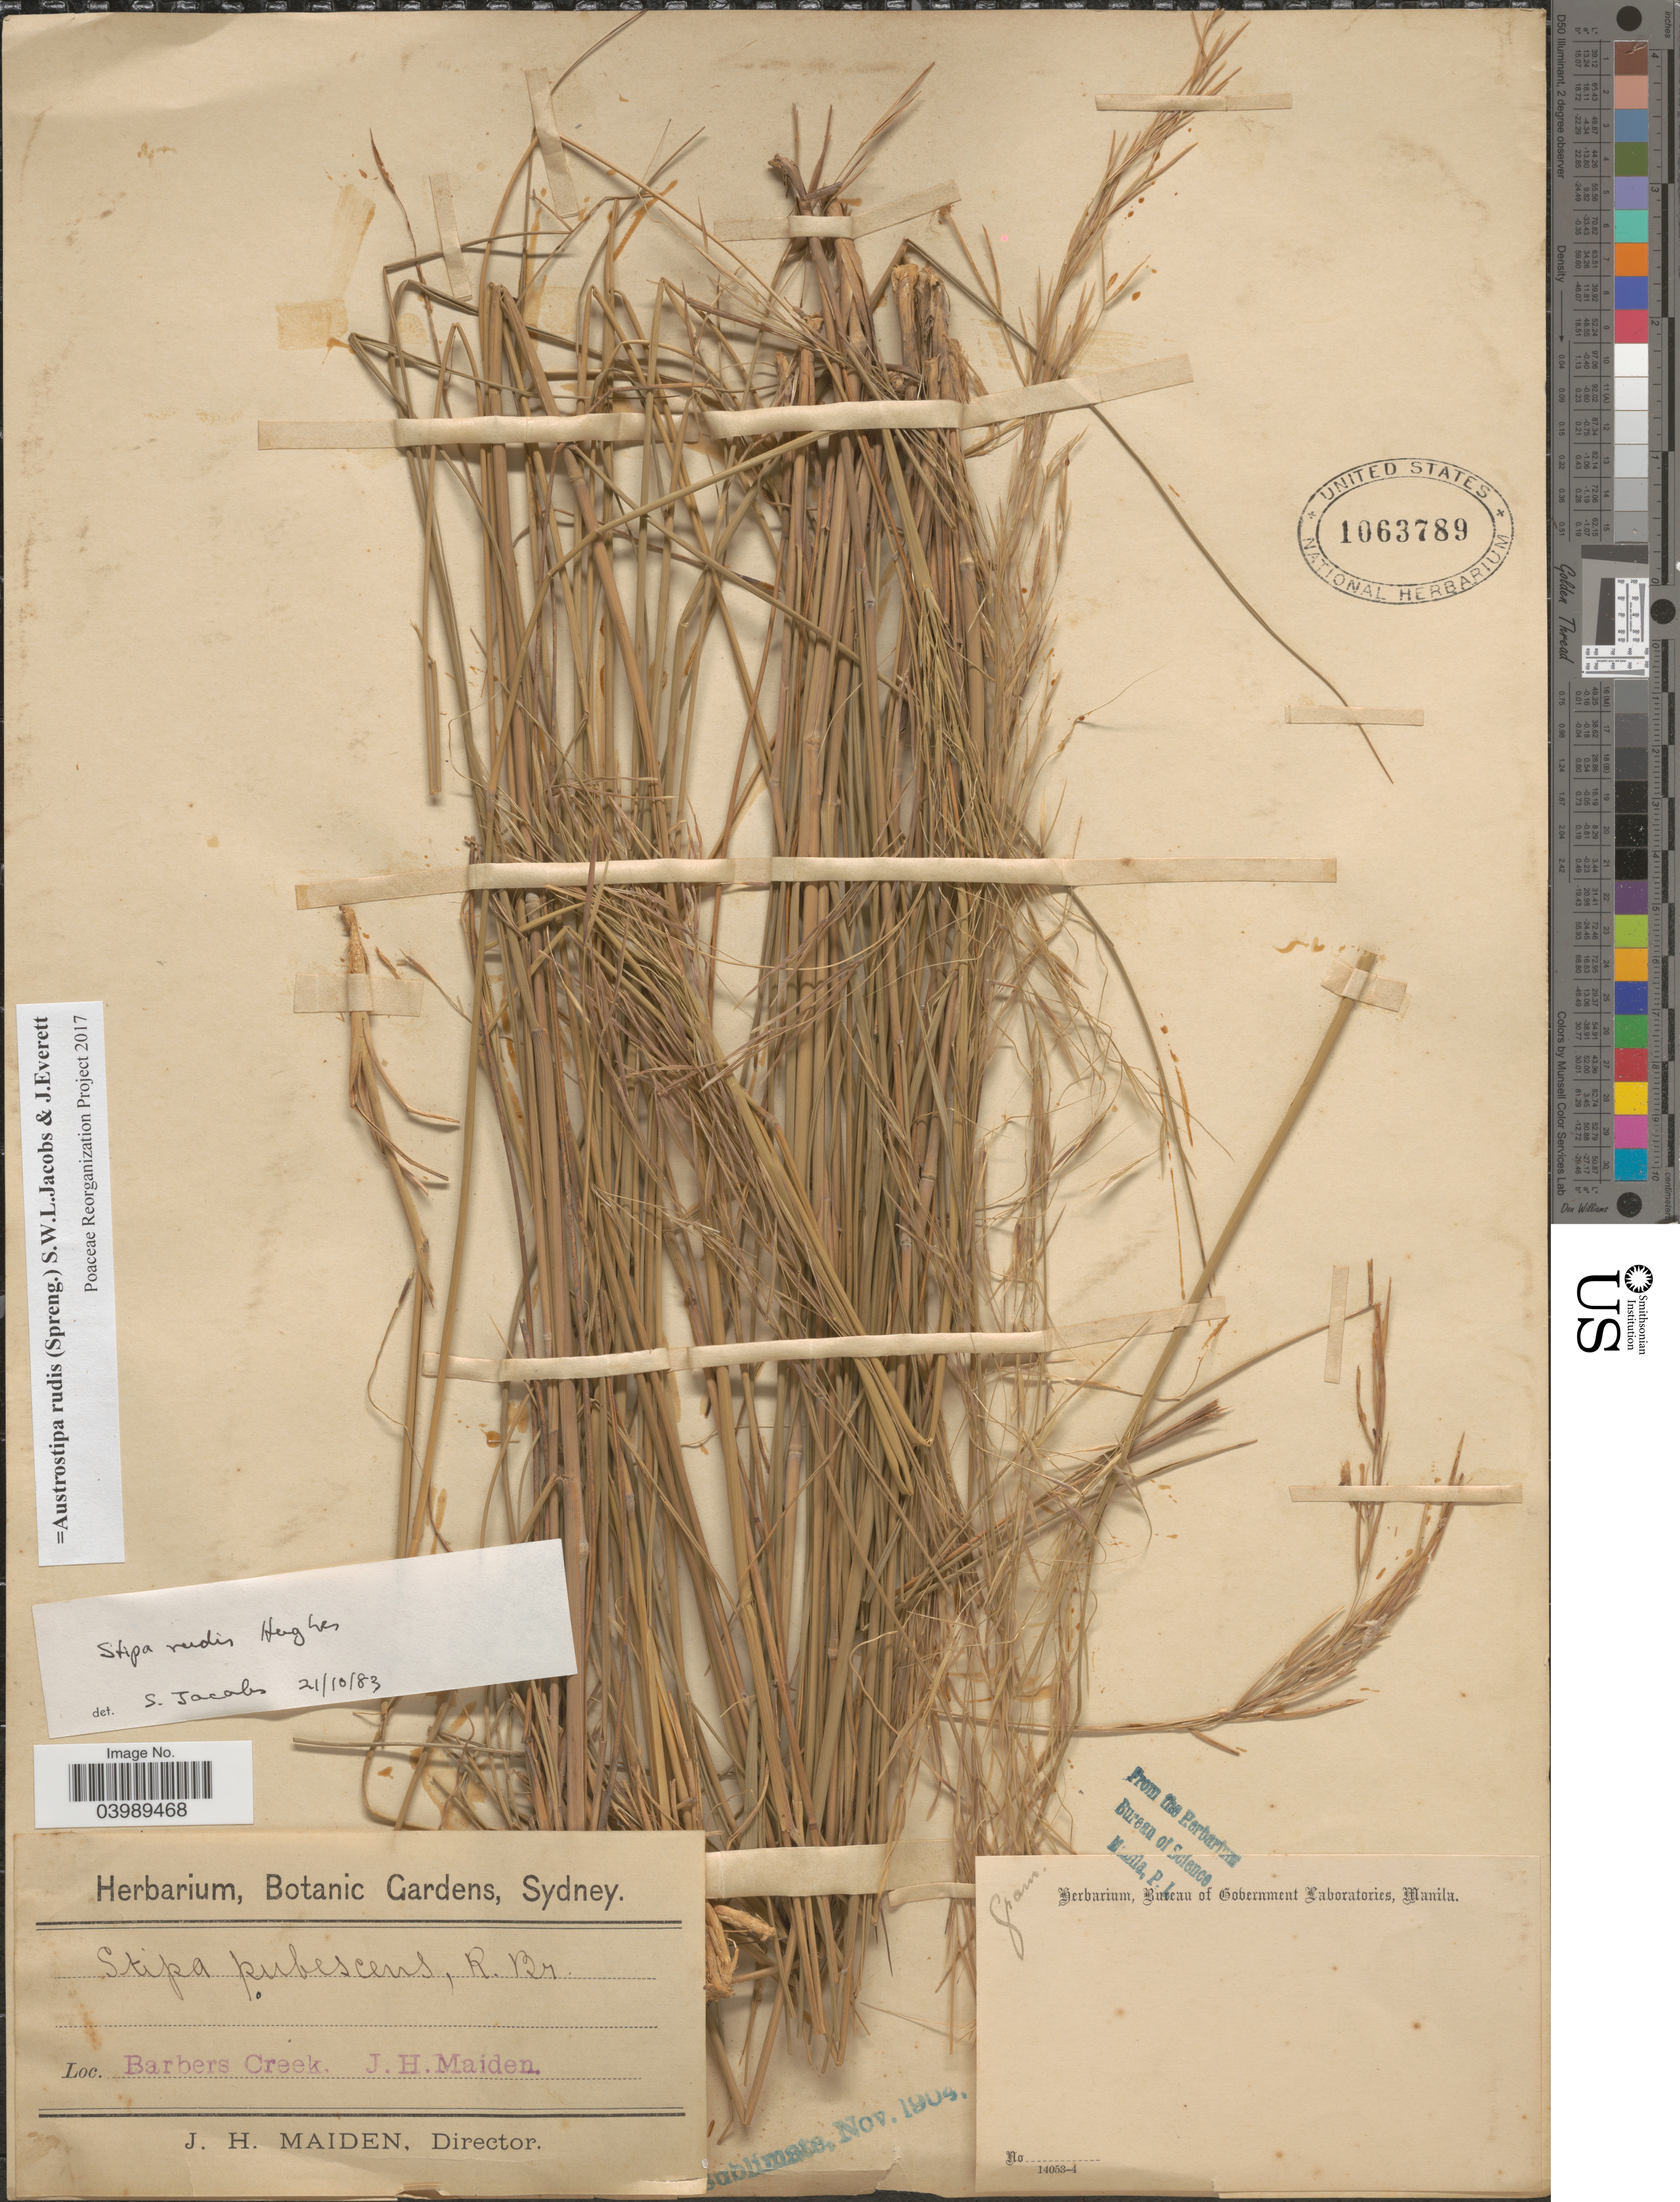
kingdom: Plantae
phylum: Tracheophyta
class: Liliopsida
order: Poales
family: Poaceae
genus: Austrostipa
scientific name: Austrostipa rudis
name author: (Spreng.) S.W.L. Jacobs & J. Everett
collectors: J. Maiden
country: Australia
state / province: New South Wales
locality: Barbers Creek.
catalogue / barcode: US 1063789